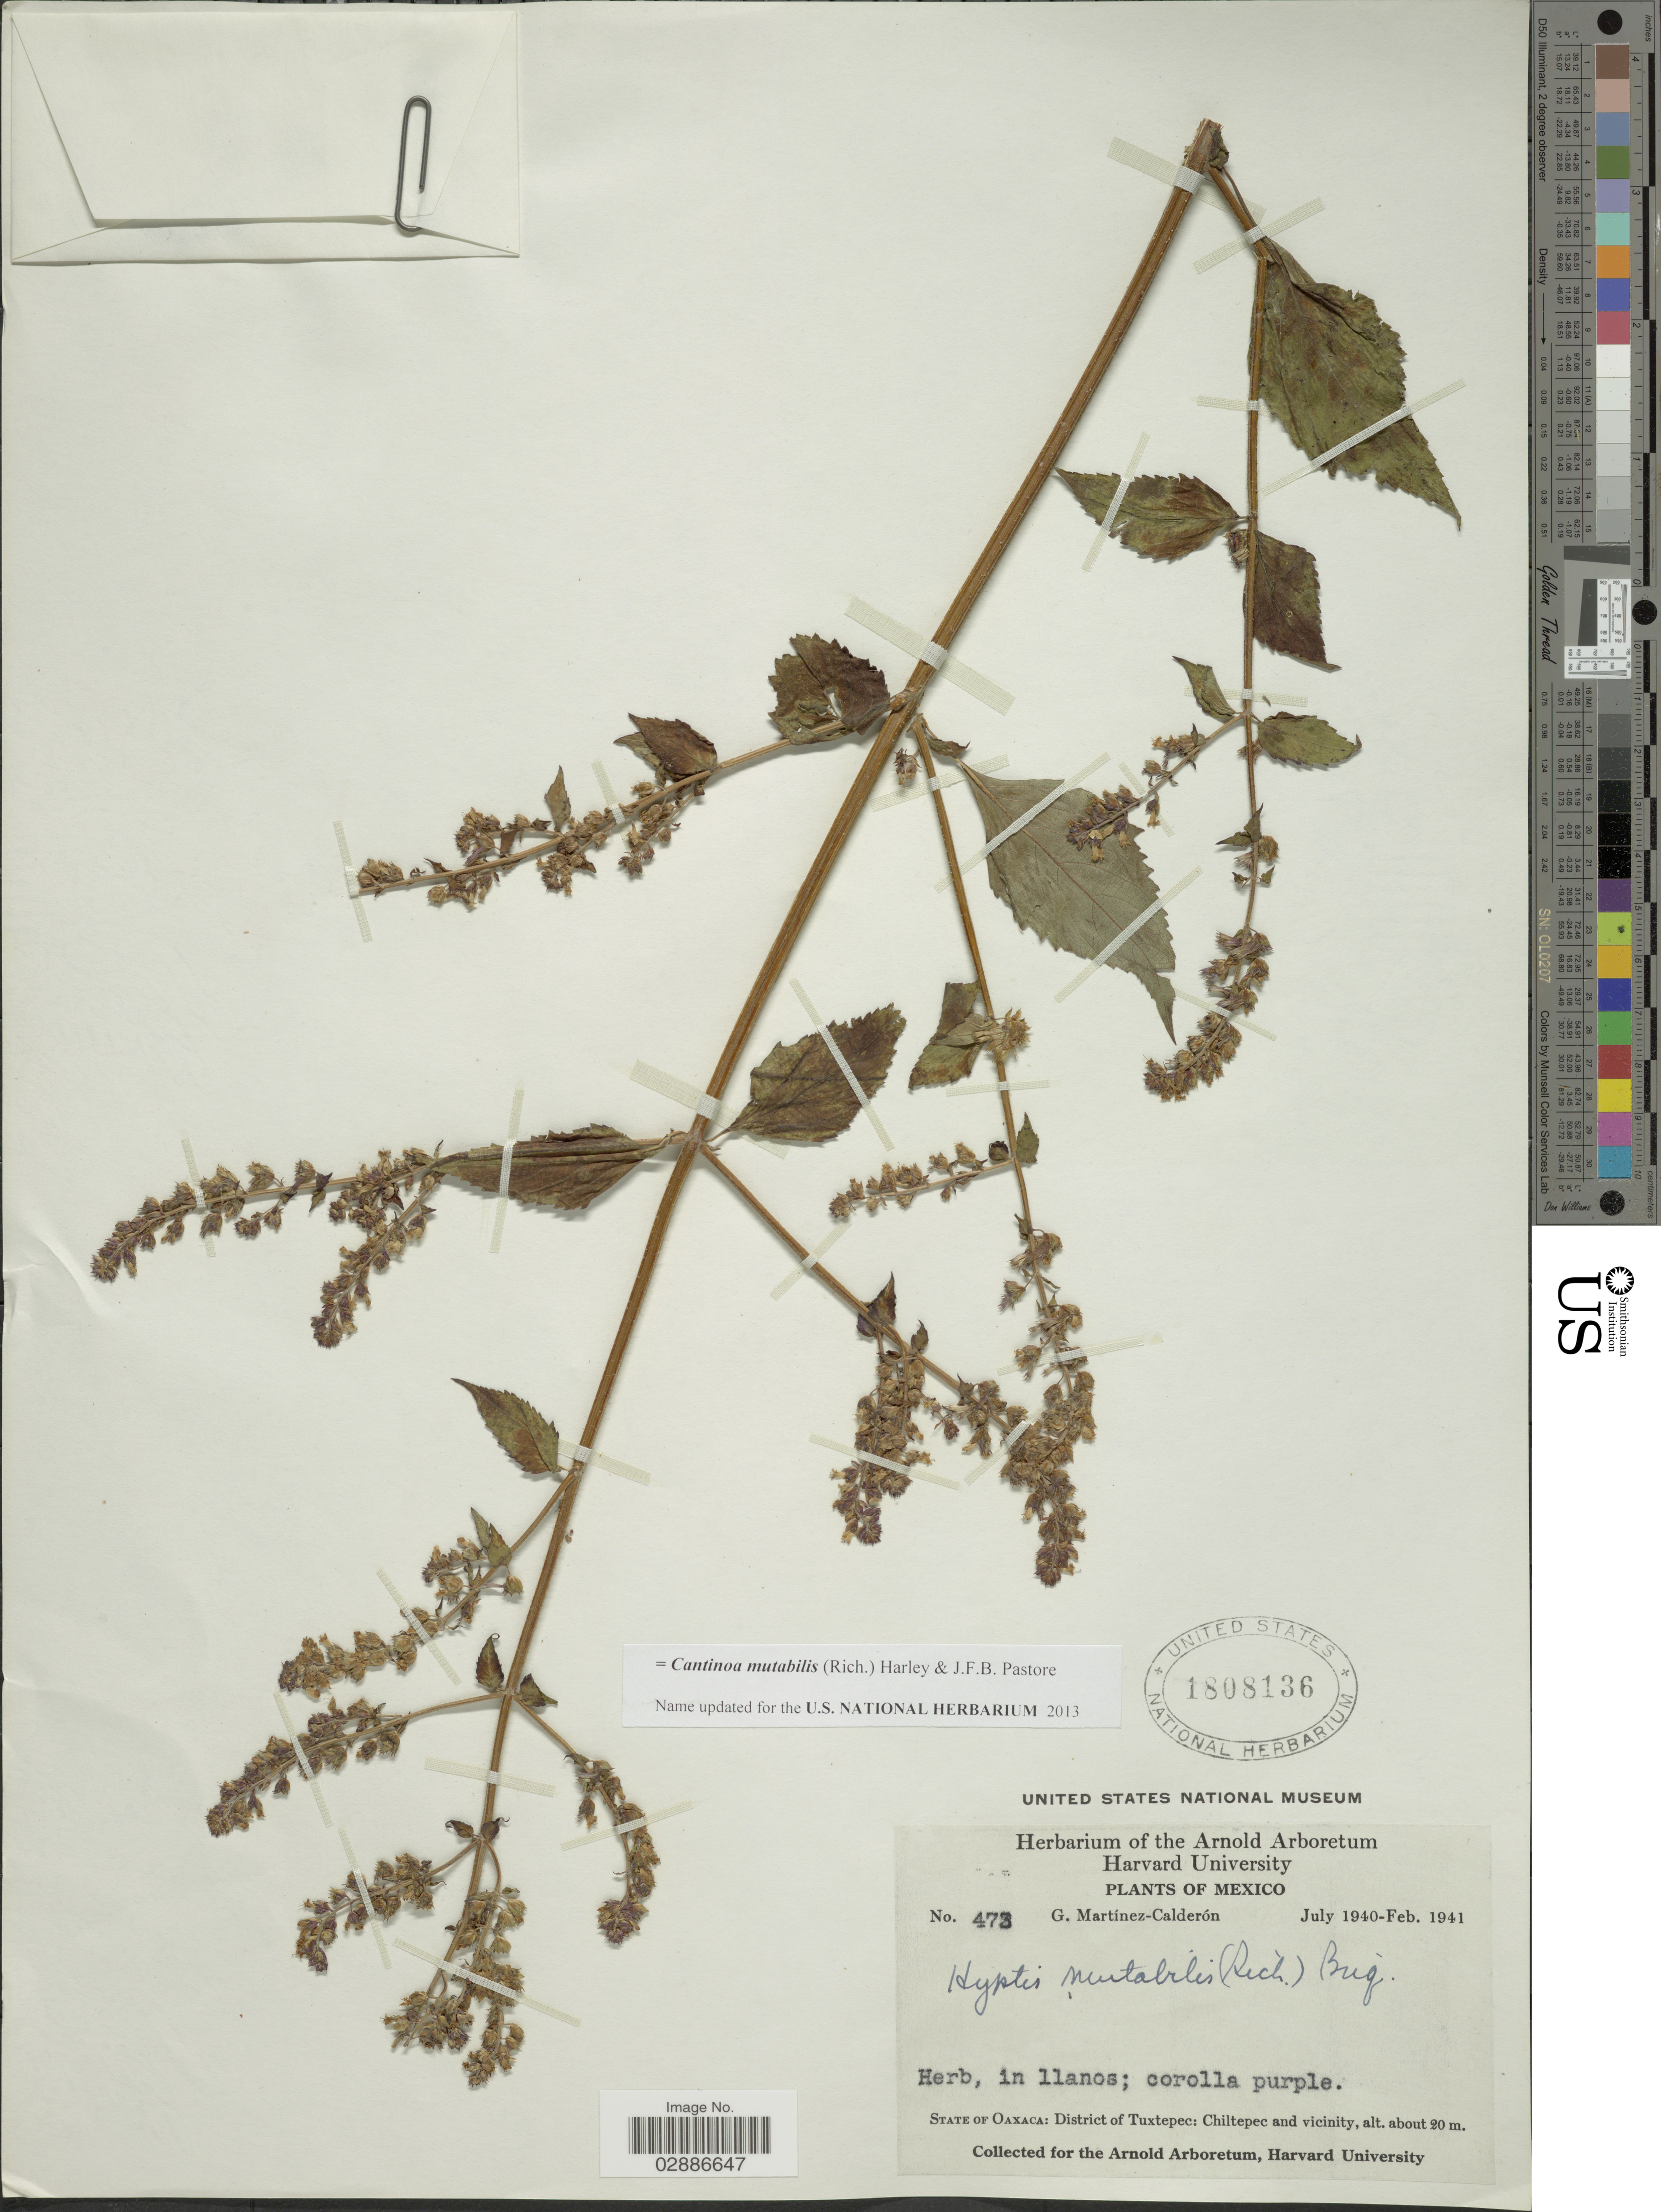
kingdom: Plantae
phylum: Tracheophyta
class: Magnoliopsida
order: Lamiales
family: Lamiaceae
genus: Cantinoa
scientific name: Cantinoa mutabilis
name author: (Epling) Harley & J.F.B. Pastore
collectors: G. Martínez Calderón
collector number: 473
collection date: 1940-07/1941-02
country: Mexico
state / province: Oaxaca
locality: District of Tuxtepec: Chiltepec and vicinity.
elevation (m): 20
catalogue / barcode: US 1808136